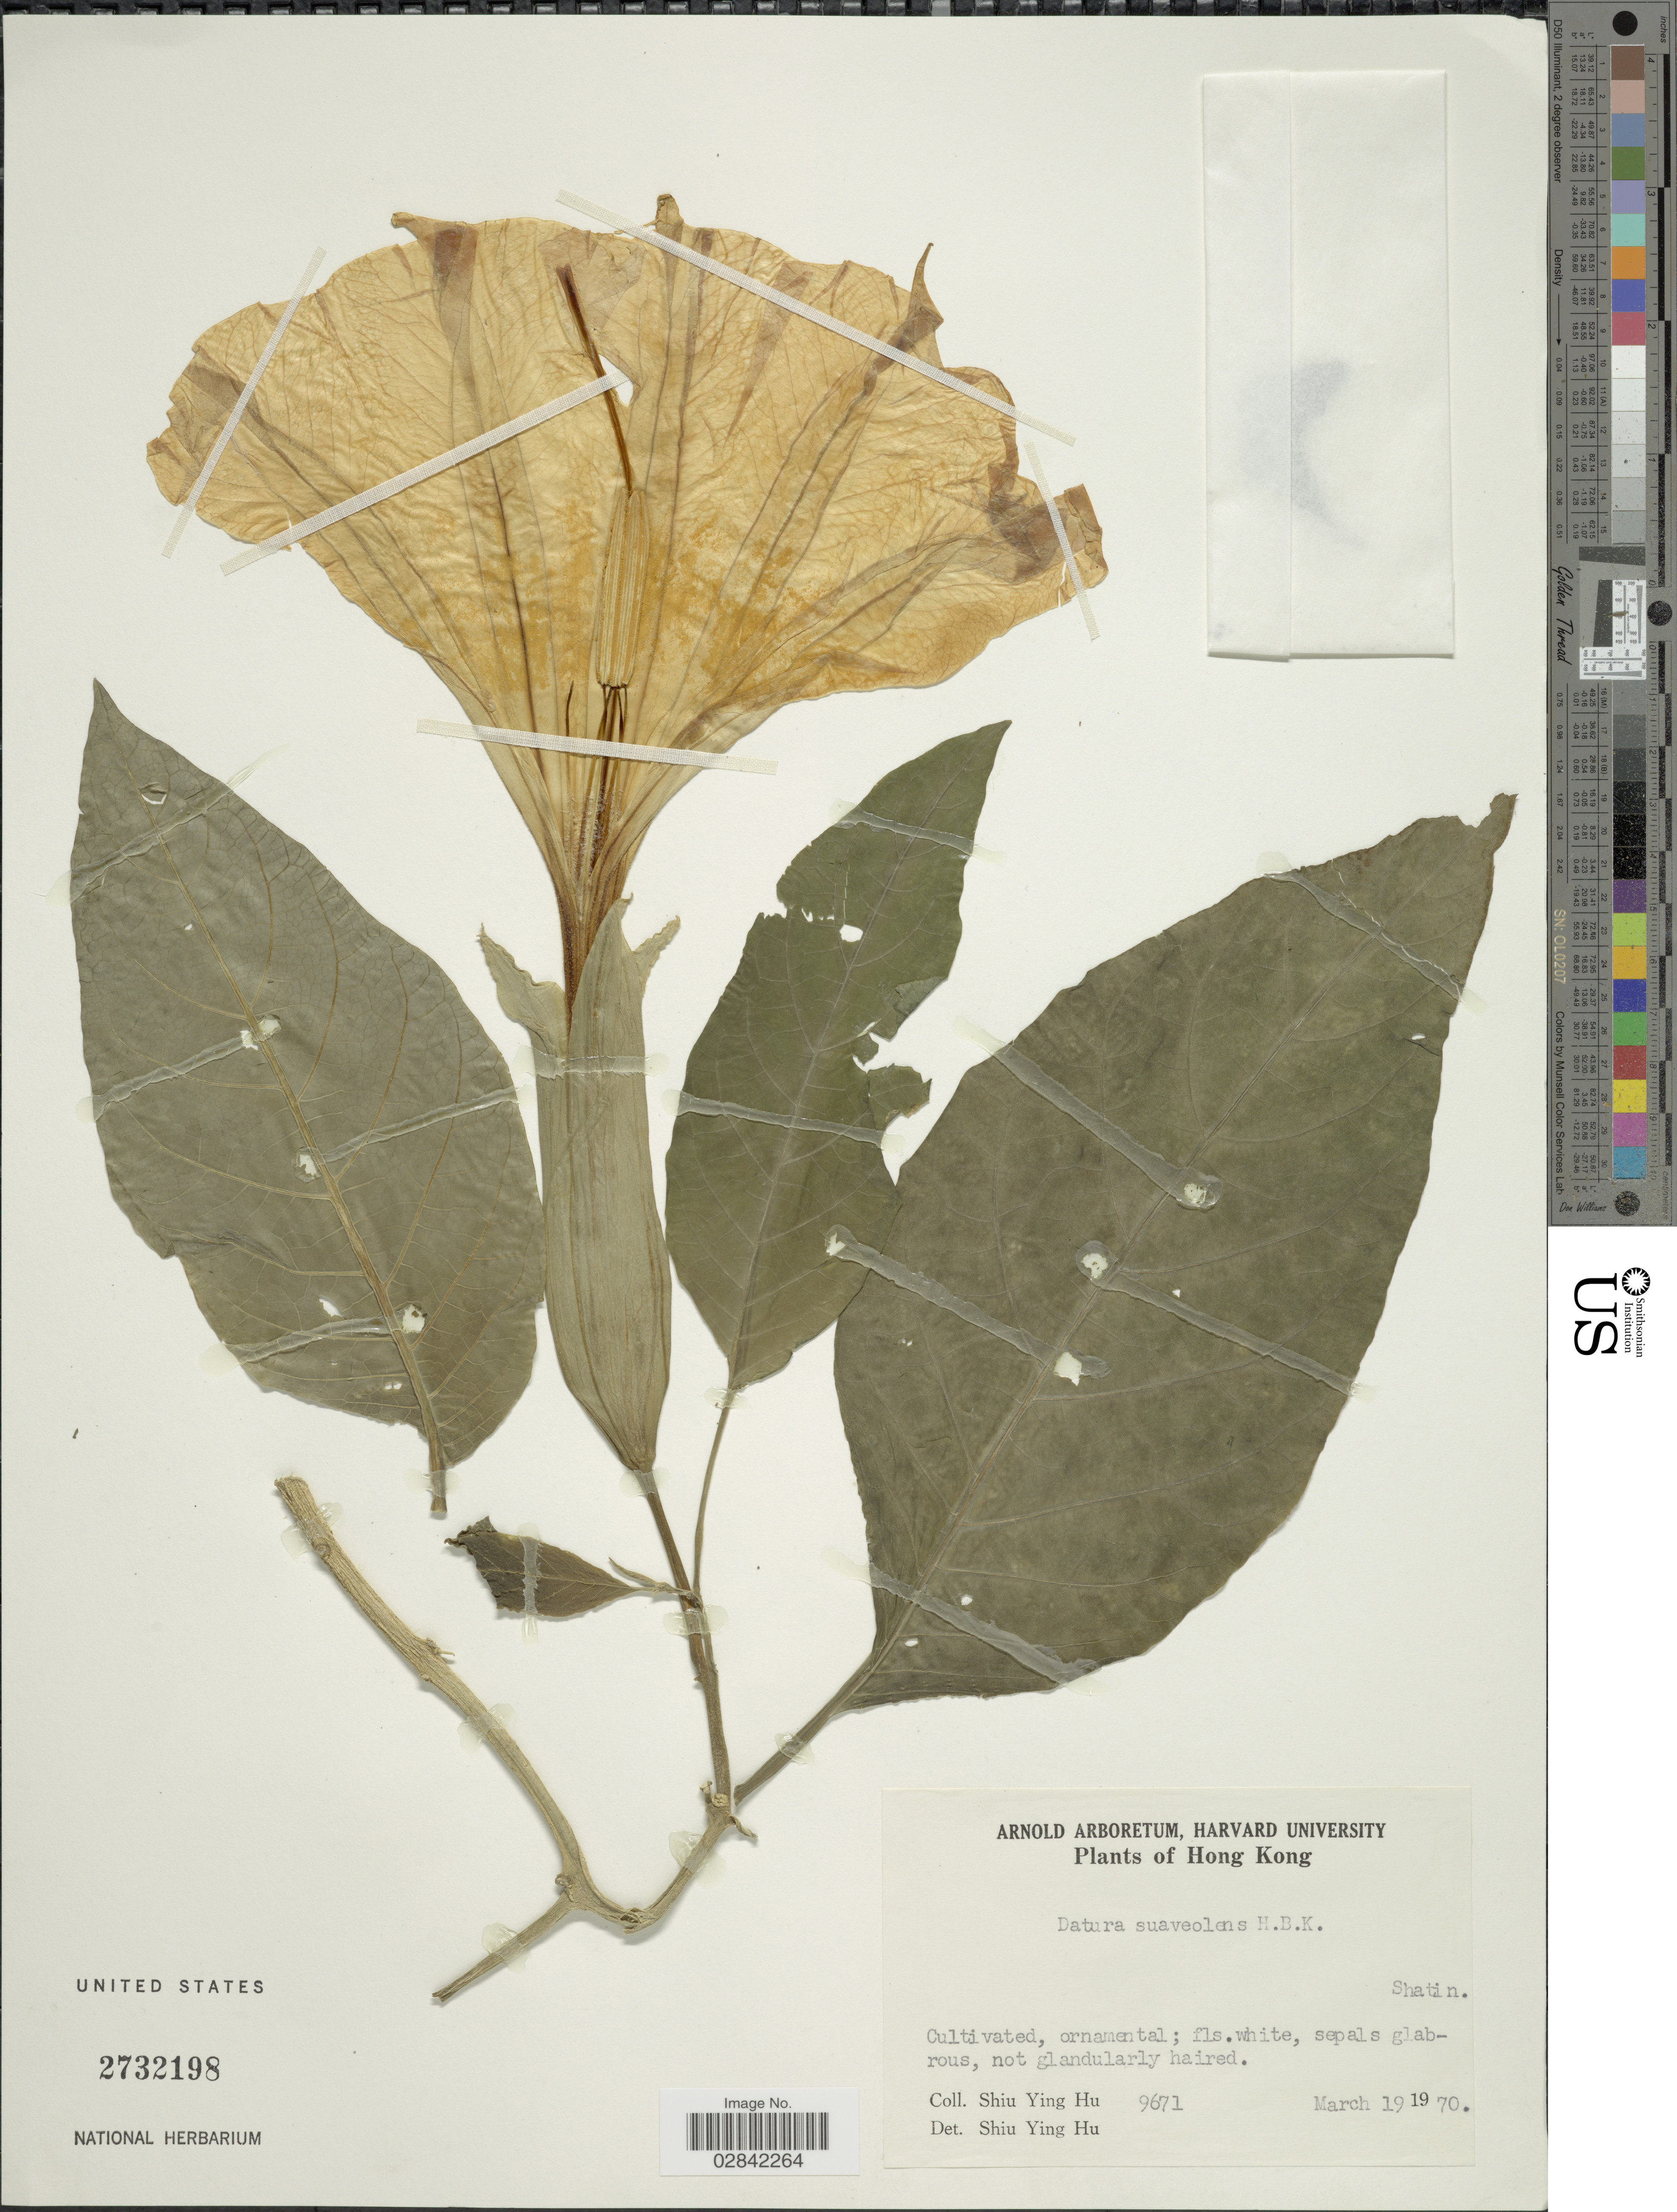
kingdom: Plantae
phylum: Tracheophyta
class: Magnoliopsida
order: Solanales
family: Solanaceae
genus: Brugmansia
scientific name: Brugmansia suaveolens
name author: (Humb. & Bonpl. ex Willd.) Brecht. & J. Presl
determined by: (US) Smithsonian Institution - National Museum of Natural History - Department of Botany (UNITED STATES)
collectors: S. Y. Hu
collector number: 9671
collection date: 1970-03-19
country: China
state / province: Hong Kong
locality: Shatin.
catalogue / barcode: US 2732198